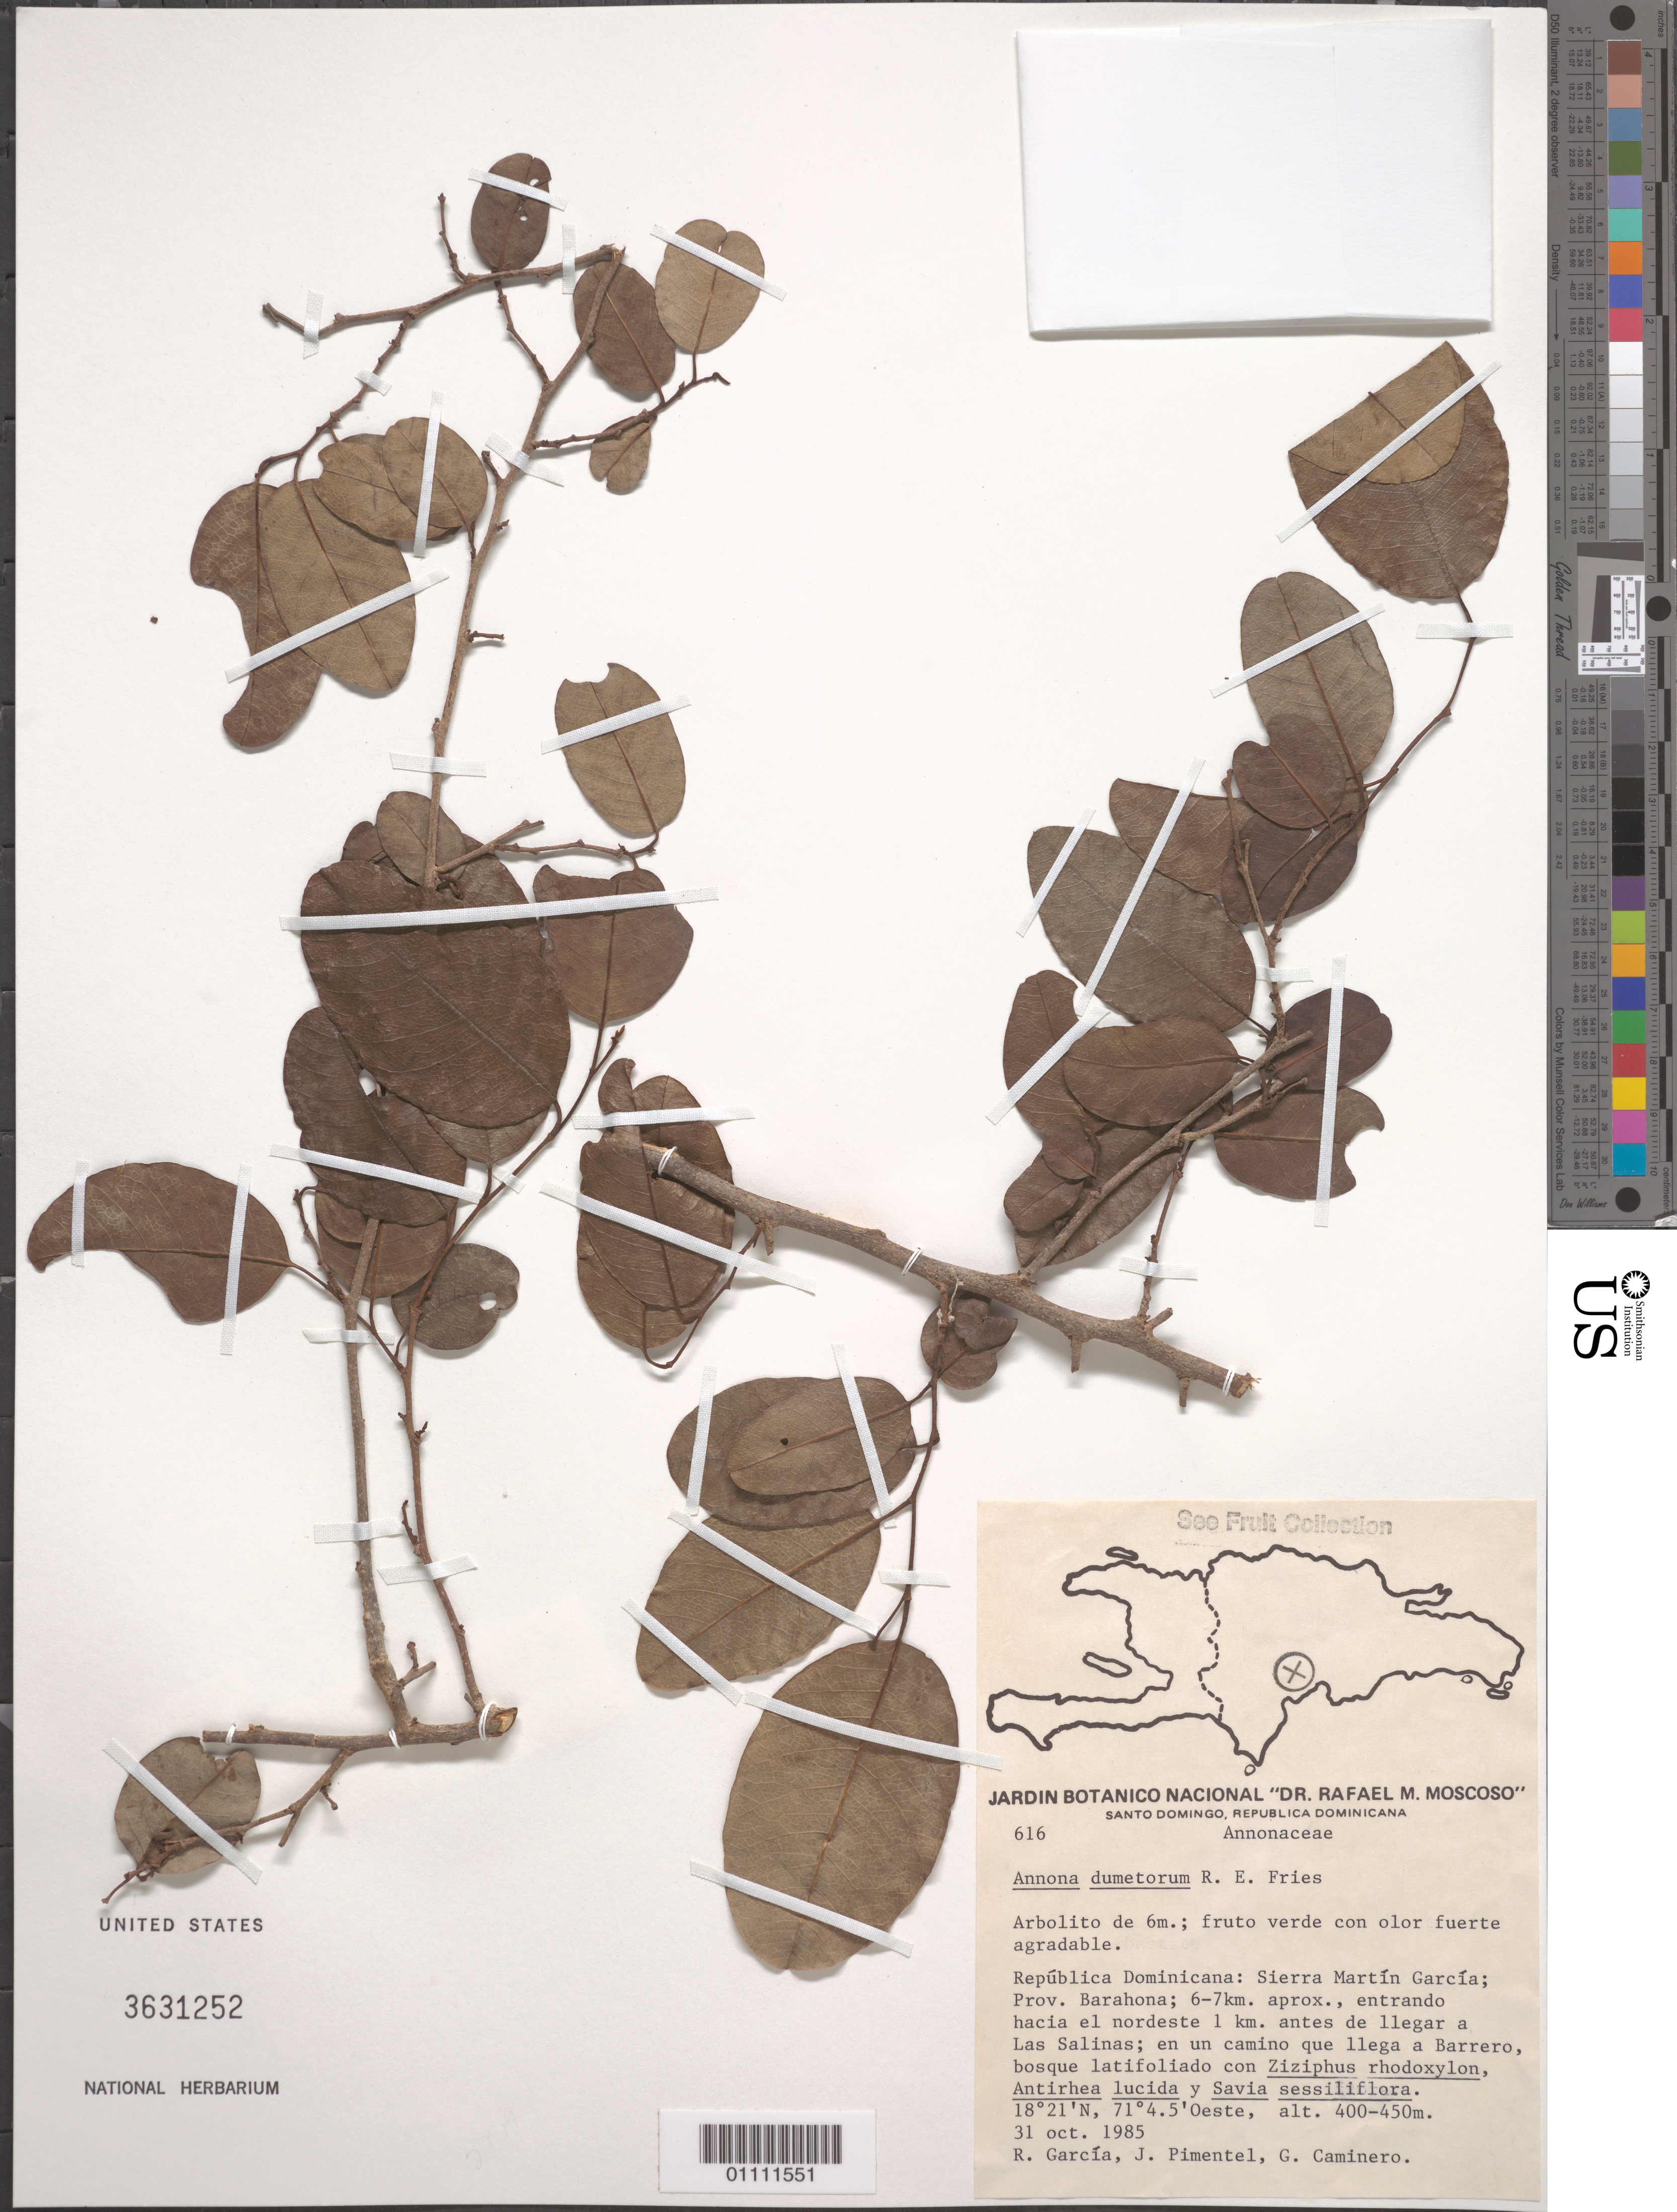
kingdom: Plantae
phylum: Tracheophyta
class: Magnoliopsida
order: Magnoliales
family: Annonaceae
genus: Annona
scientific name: Annona dumetorum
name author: R.E. Fr.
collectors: R. G. García, J. Pimentel & G. Caminero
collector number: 616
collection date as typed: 31 Oct 1985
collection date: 1985-10-31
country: Dominican Republic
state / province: Barahona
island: Hispaniola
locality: Sierra Martín García,6-7 km aprox., entrando hacia el nordeste 1 km antes de llegar a Las Salinas, en un camino que llega a Barrero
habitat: Bosque latifoliado con Ziziphus rhodoxylon, Antirhea lucida y Savia sessiliflora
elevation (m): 400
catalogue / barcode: US 3631252